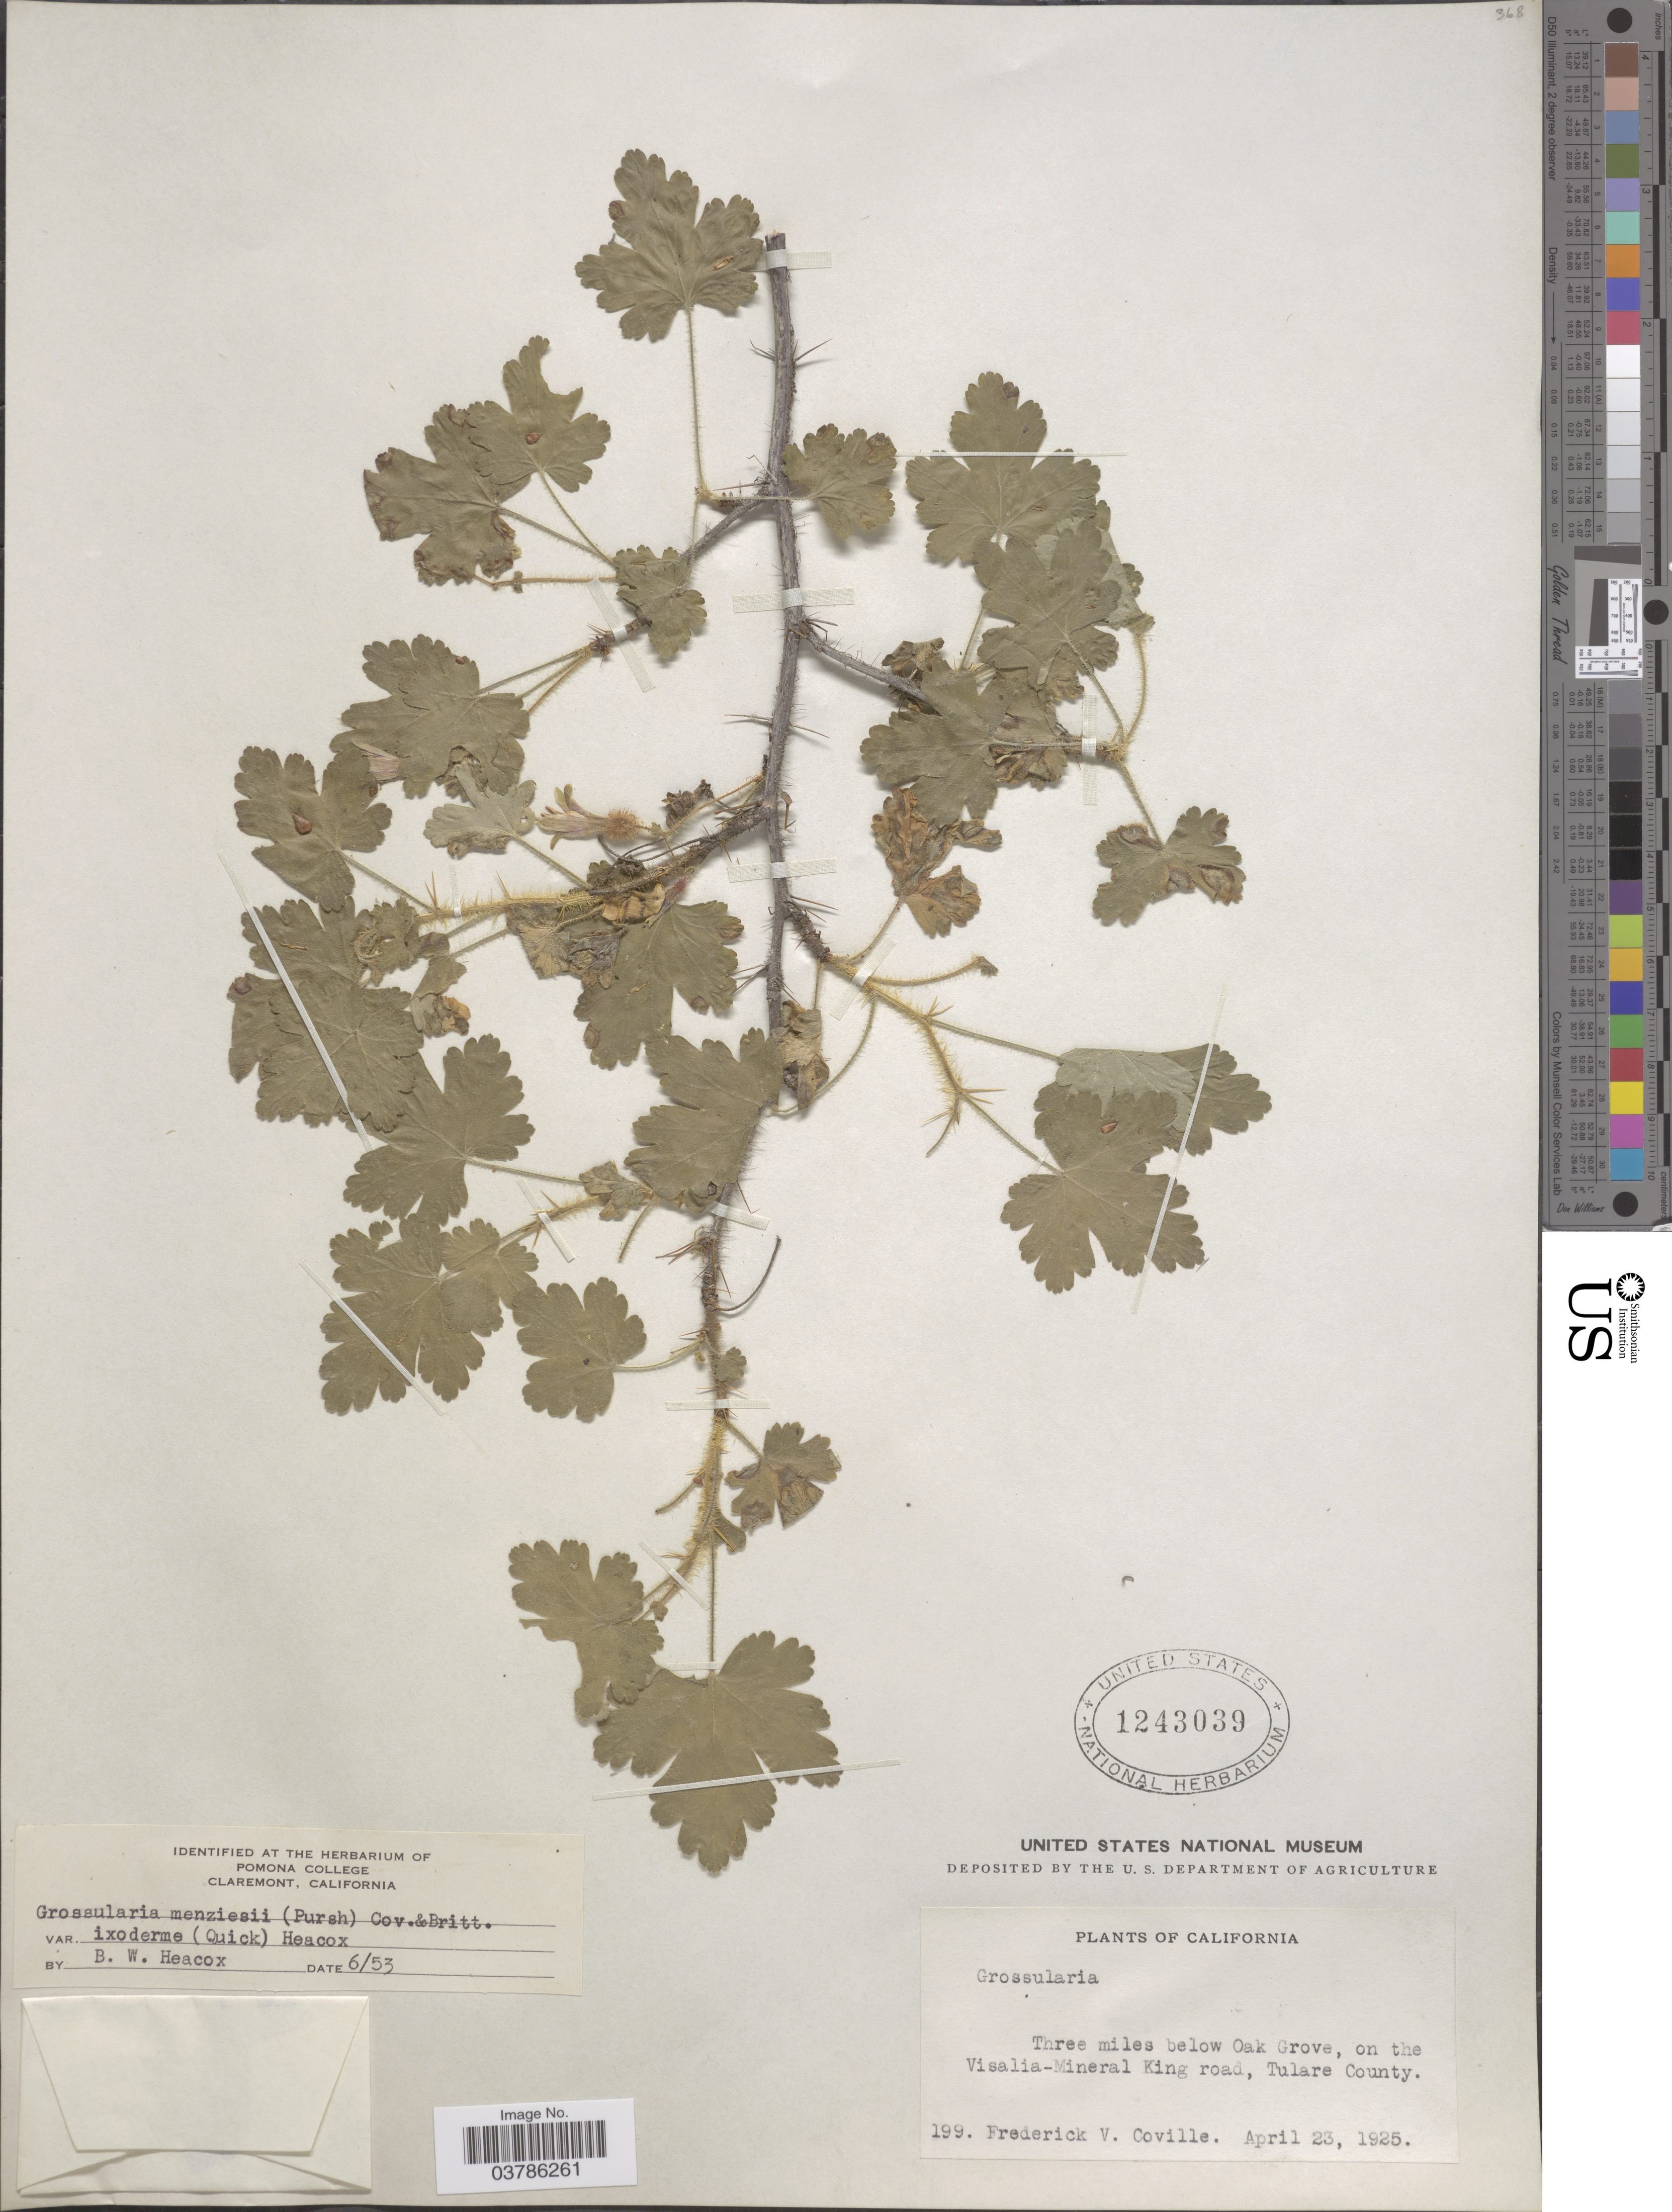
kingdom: Plantae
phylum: Tracheophyta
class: Magnoliopsida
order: Saxifragales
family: Grossulariaceae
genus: Ribes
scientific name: Ribes menziesii var. ixoderme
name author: Quick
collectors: F. V. Coville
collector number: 199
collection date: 1925-04-23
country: United States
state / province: California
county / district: Tulare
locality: Three miles below Oak Grove, on the Visalia-Mineral King road, Tulare County.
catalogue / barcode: US 1243039